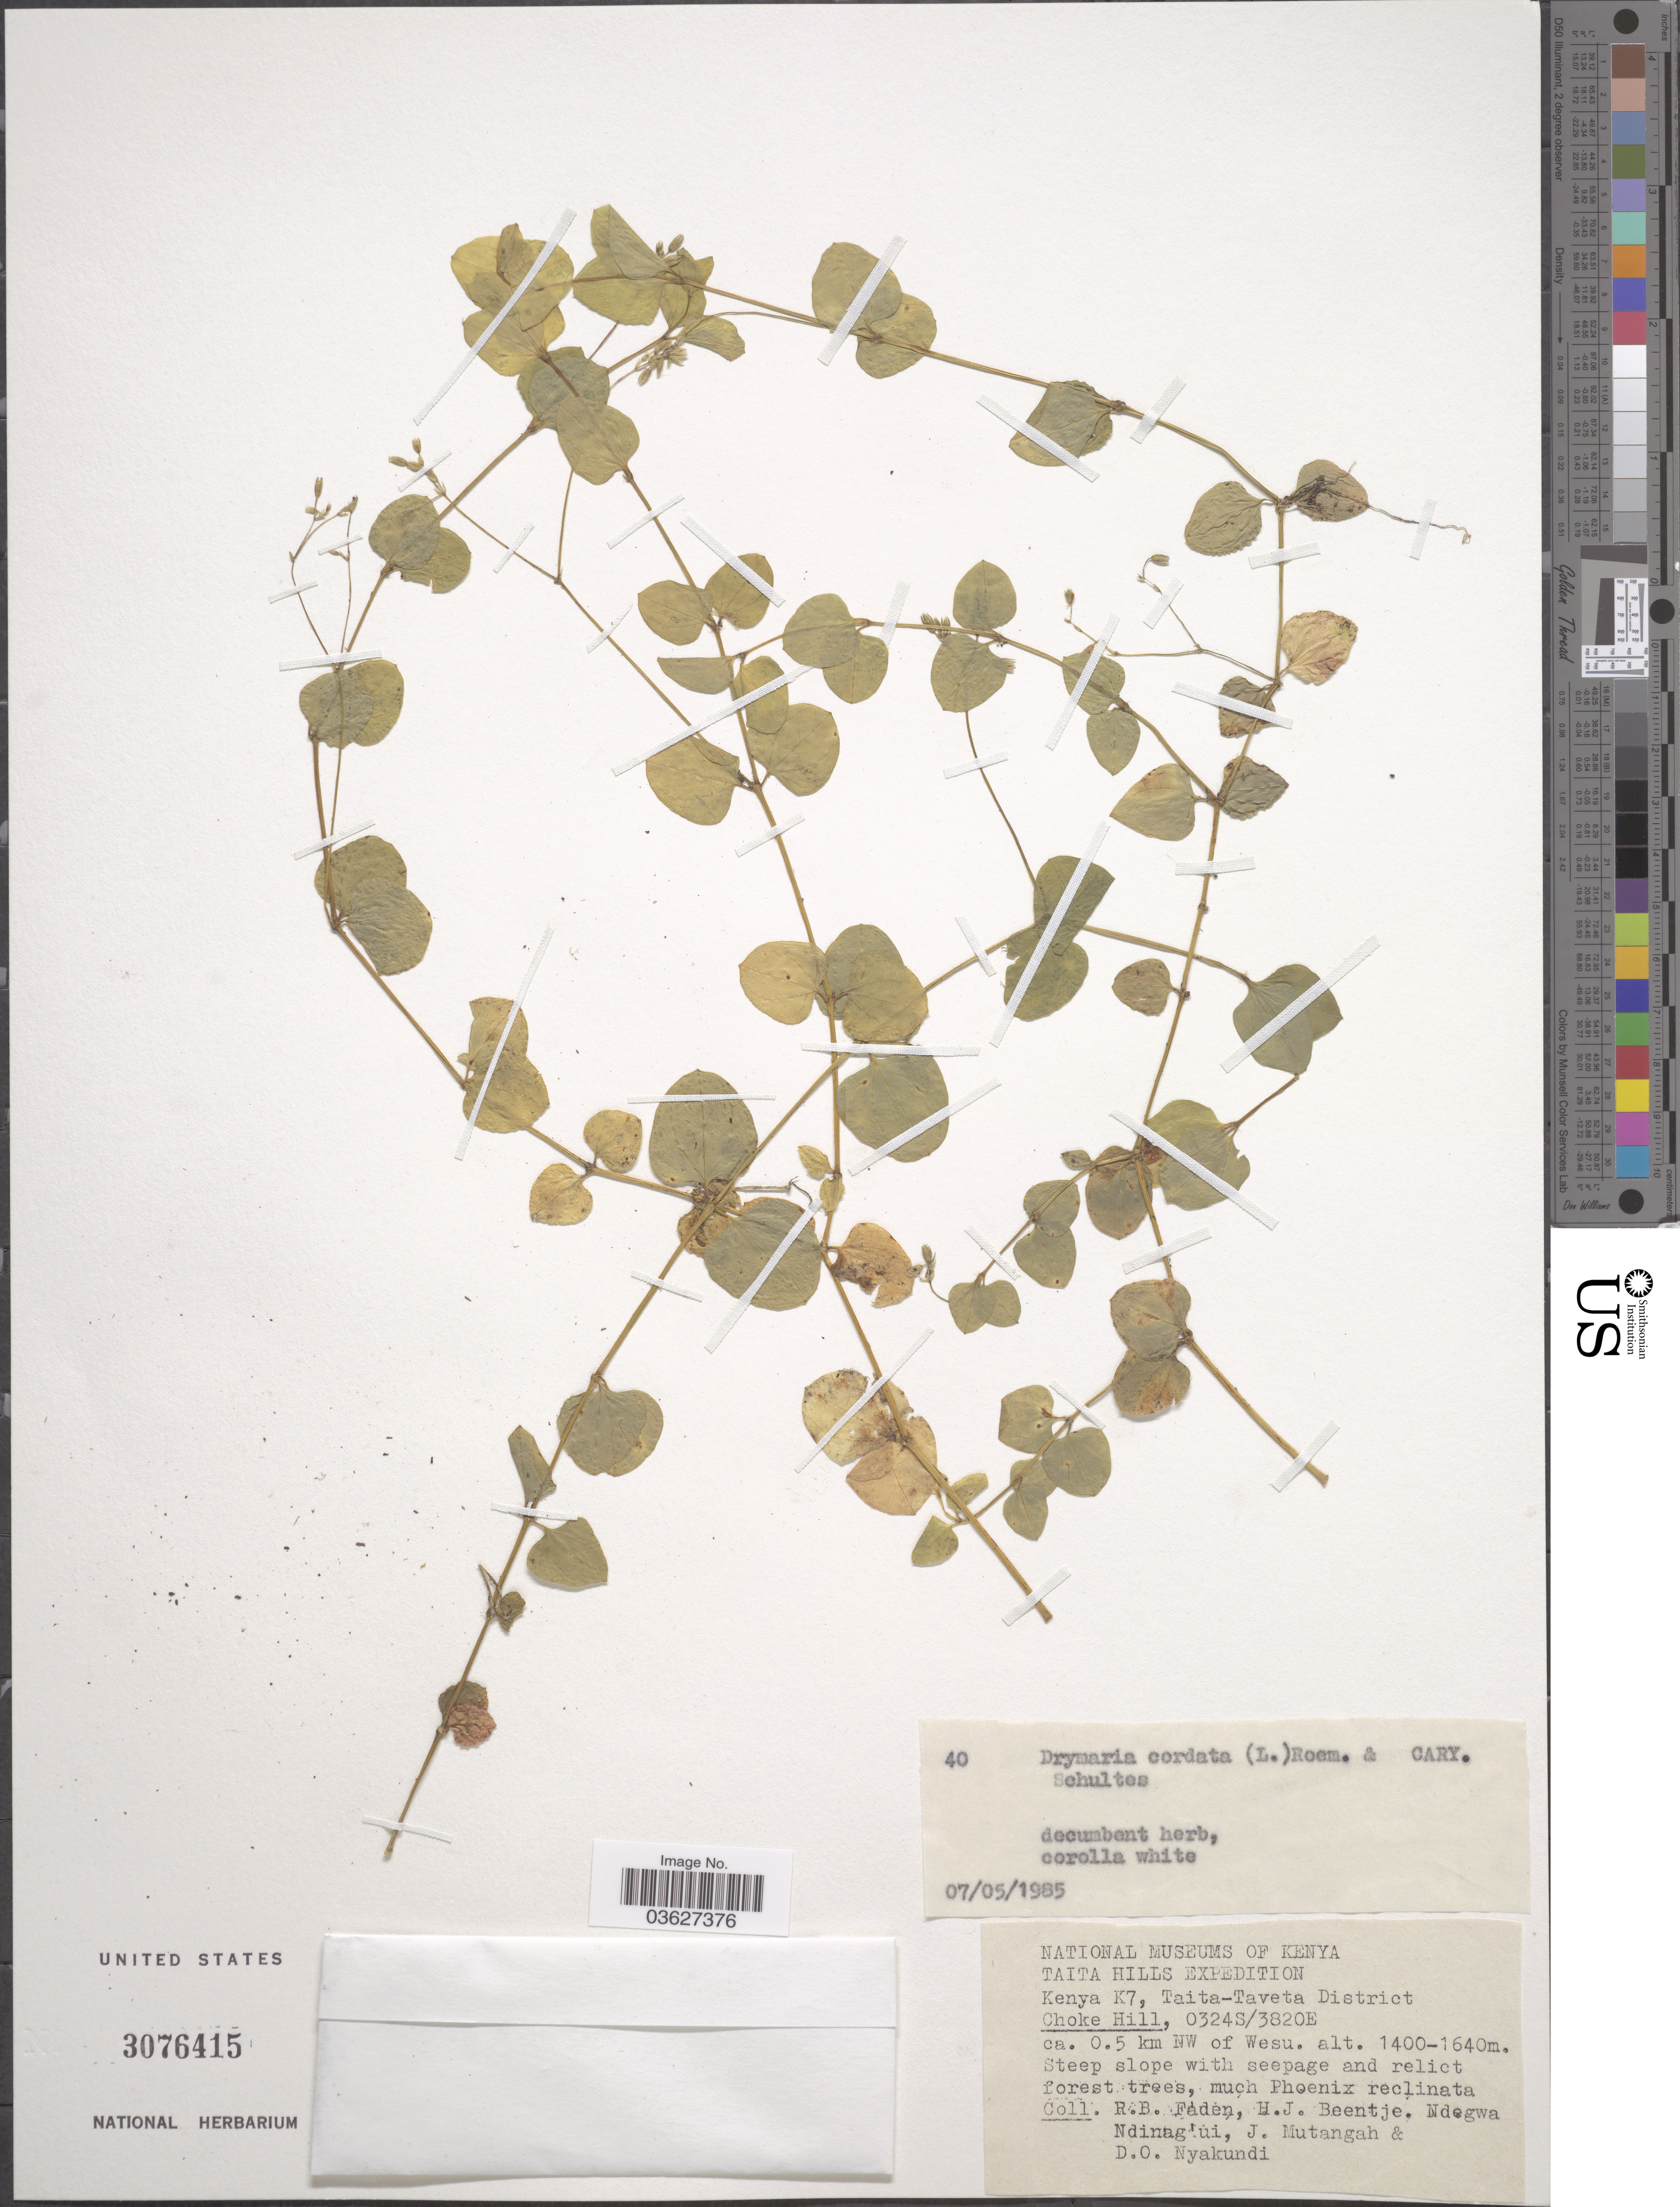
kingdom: Plantae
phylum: Tracheophyta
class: Magnoliopsida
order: Caryophyllales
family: Caryophyllaceae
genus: Drymaria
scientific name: Drymaria cordata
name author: (L.) Willd. ex Schult.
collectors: R. B. Faden, H. J. Beentje, Ndegwa Ndiang'ui, J. Mutangah & D. Nyakundi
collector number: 40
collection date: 1985-05-07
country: Kenya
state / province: Taita Taveta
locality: Taita Hills. Kenya K7, Taita-Taveta District. Choke Hill. ca. 0.5 km NW of Wesu.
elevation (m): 1400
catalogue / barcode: US 3076415